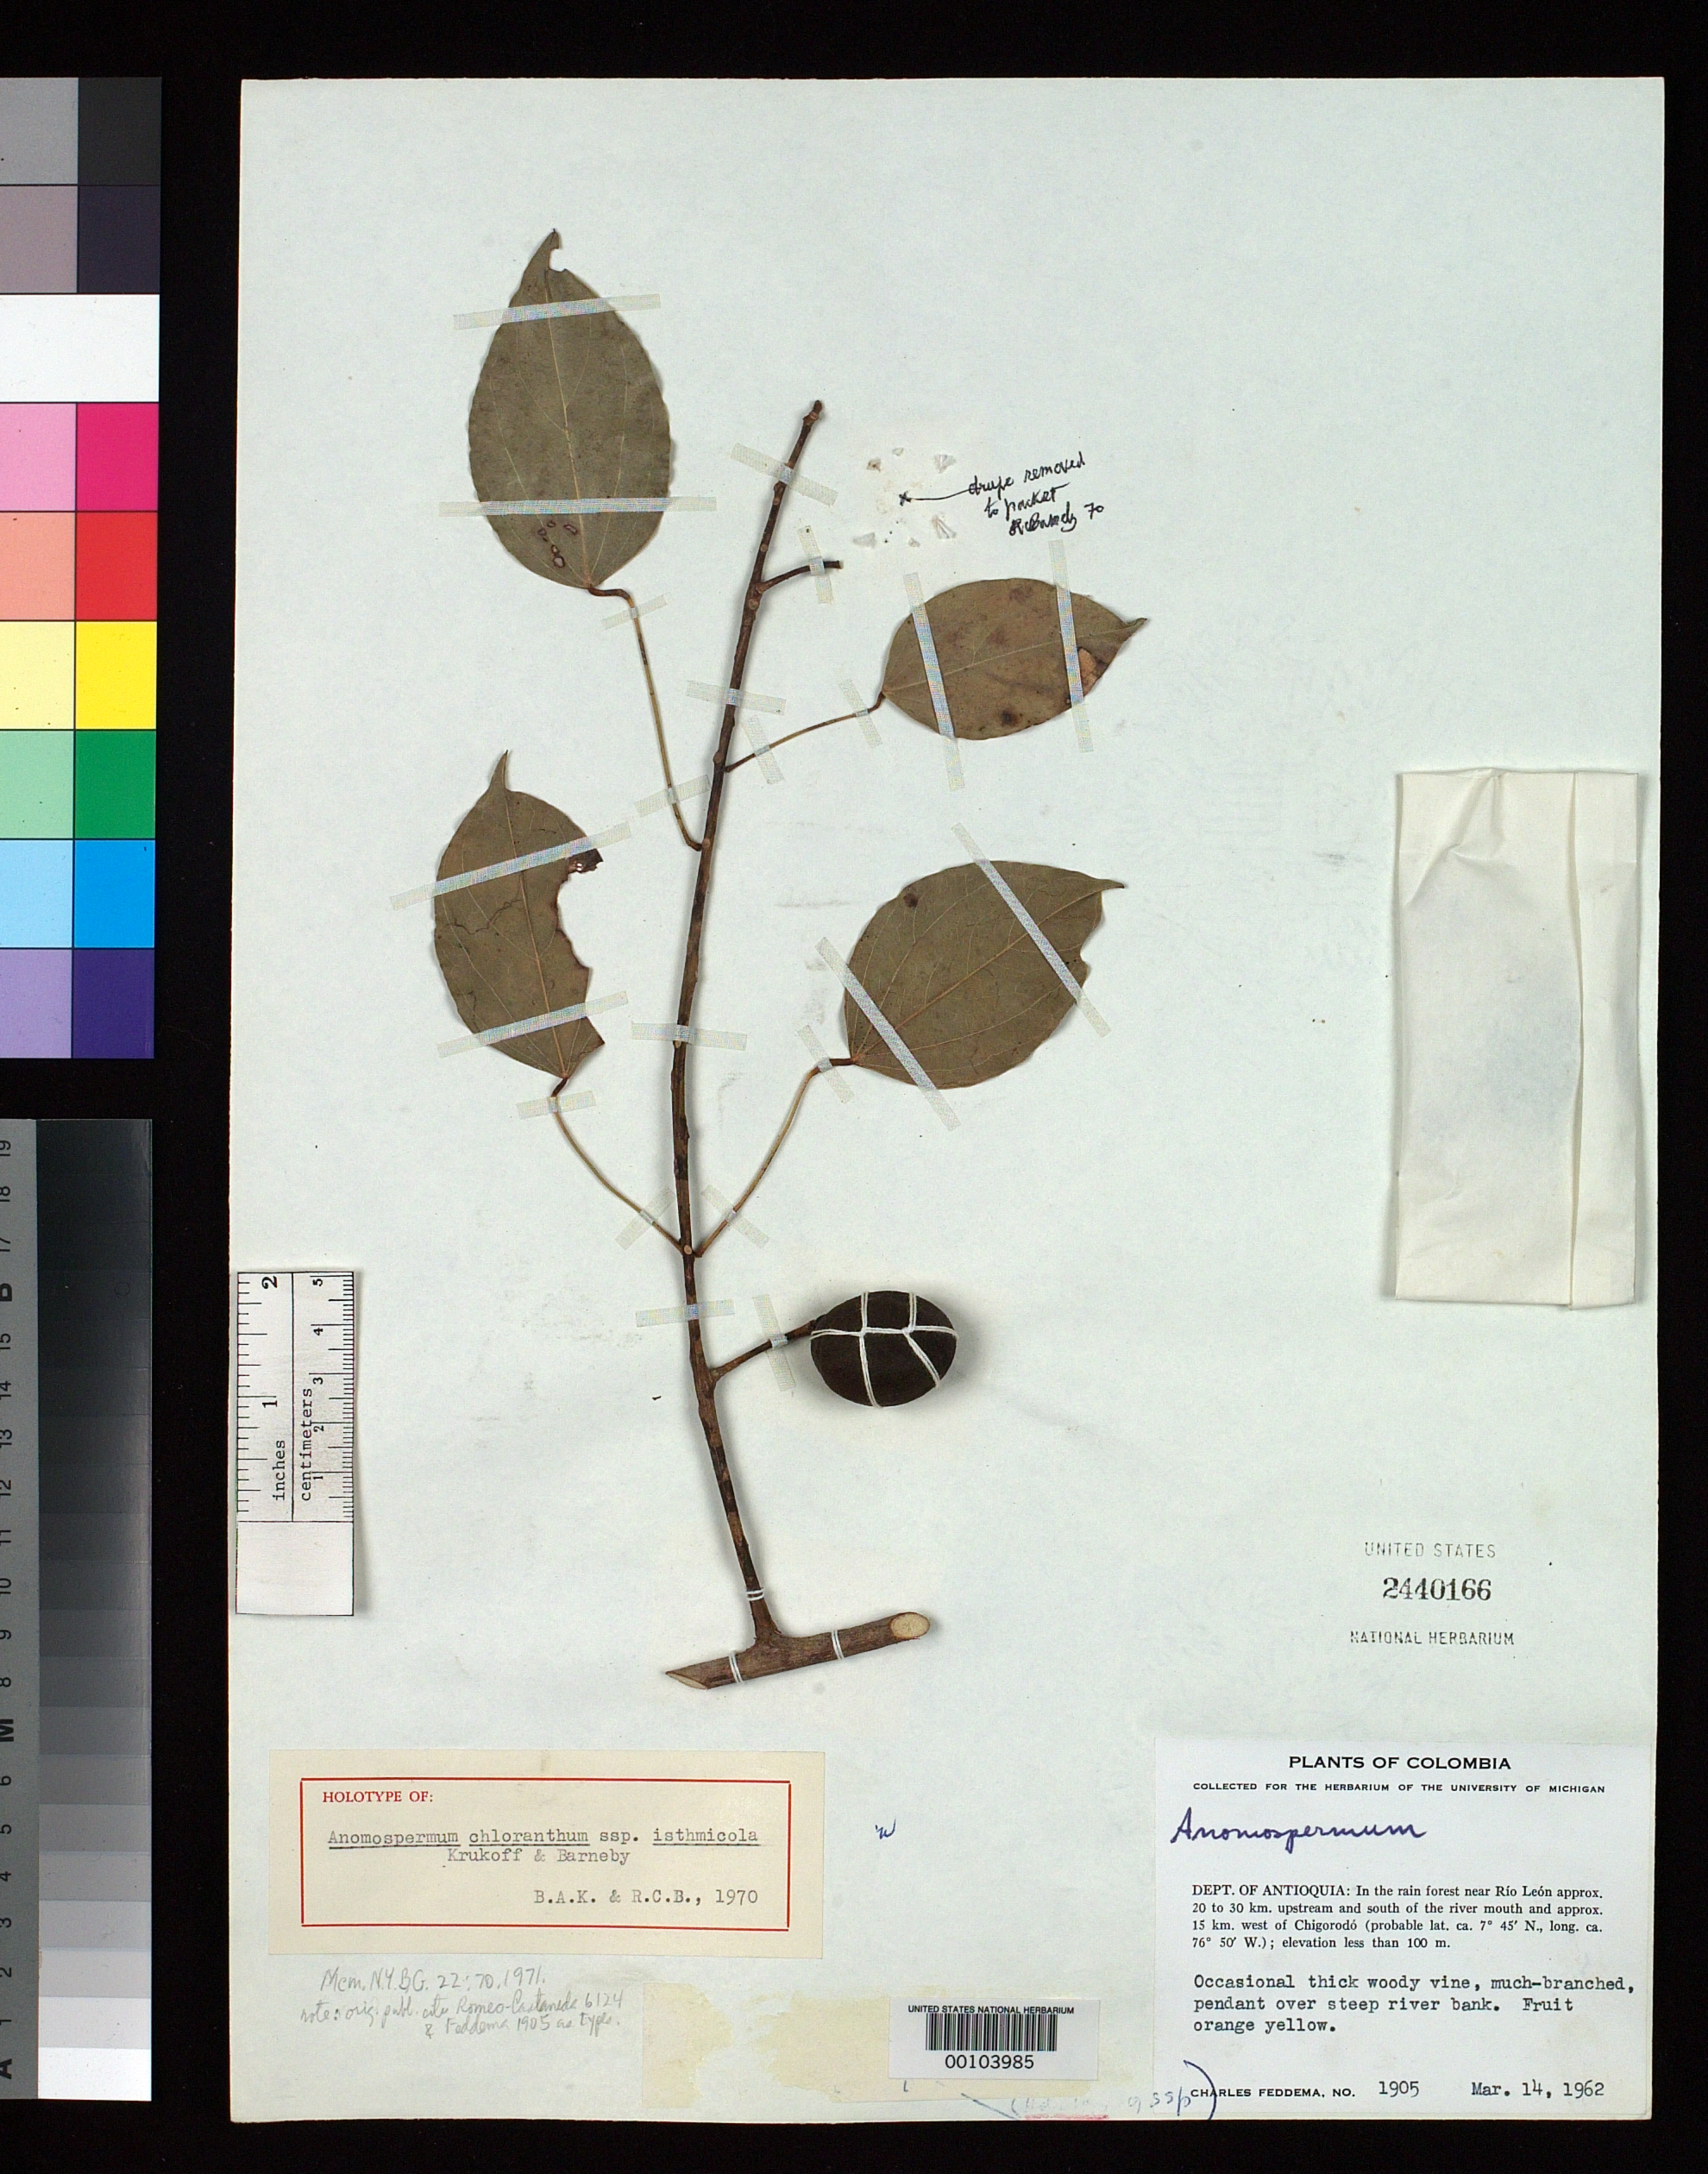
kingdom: Plantae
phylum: Tracheophyta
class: Magnoliopsida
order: Ranunculales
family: Menispermaceae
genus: Anomospermum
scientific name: Anomospermum chloranthum subsp. isthmicola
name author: Krukoff & Barneby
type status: Holotype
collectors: C. Feddema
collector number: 1905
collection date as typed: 14 Mar 1962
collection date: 1962-03-14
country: Colombia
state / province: Antioquia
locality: CHigordo, Rio Leon.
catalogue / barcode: US 2440166